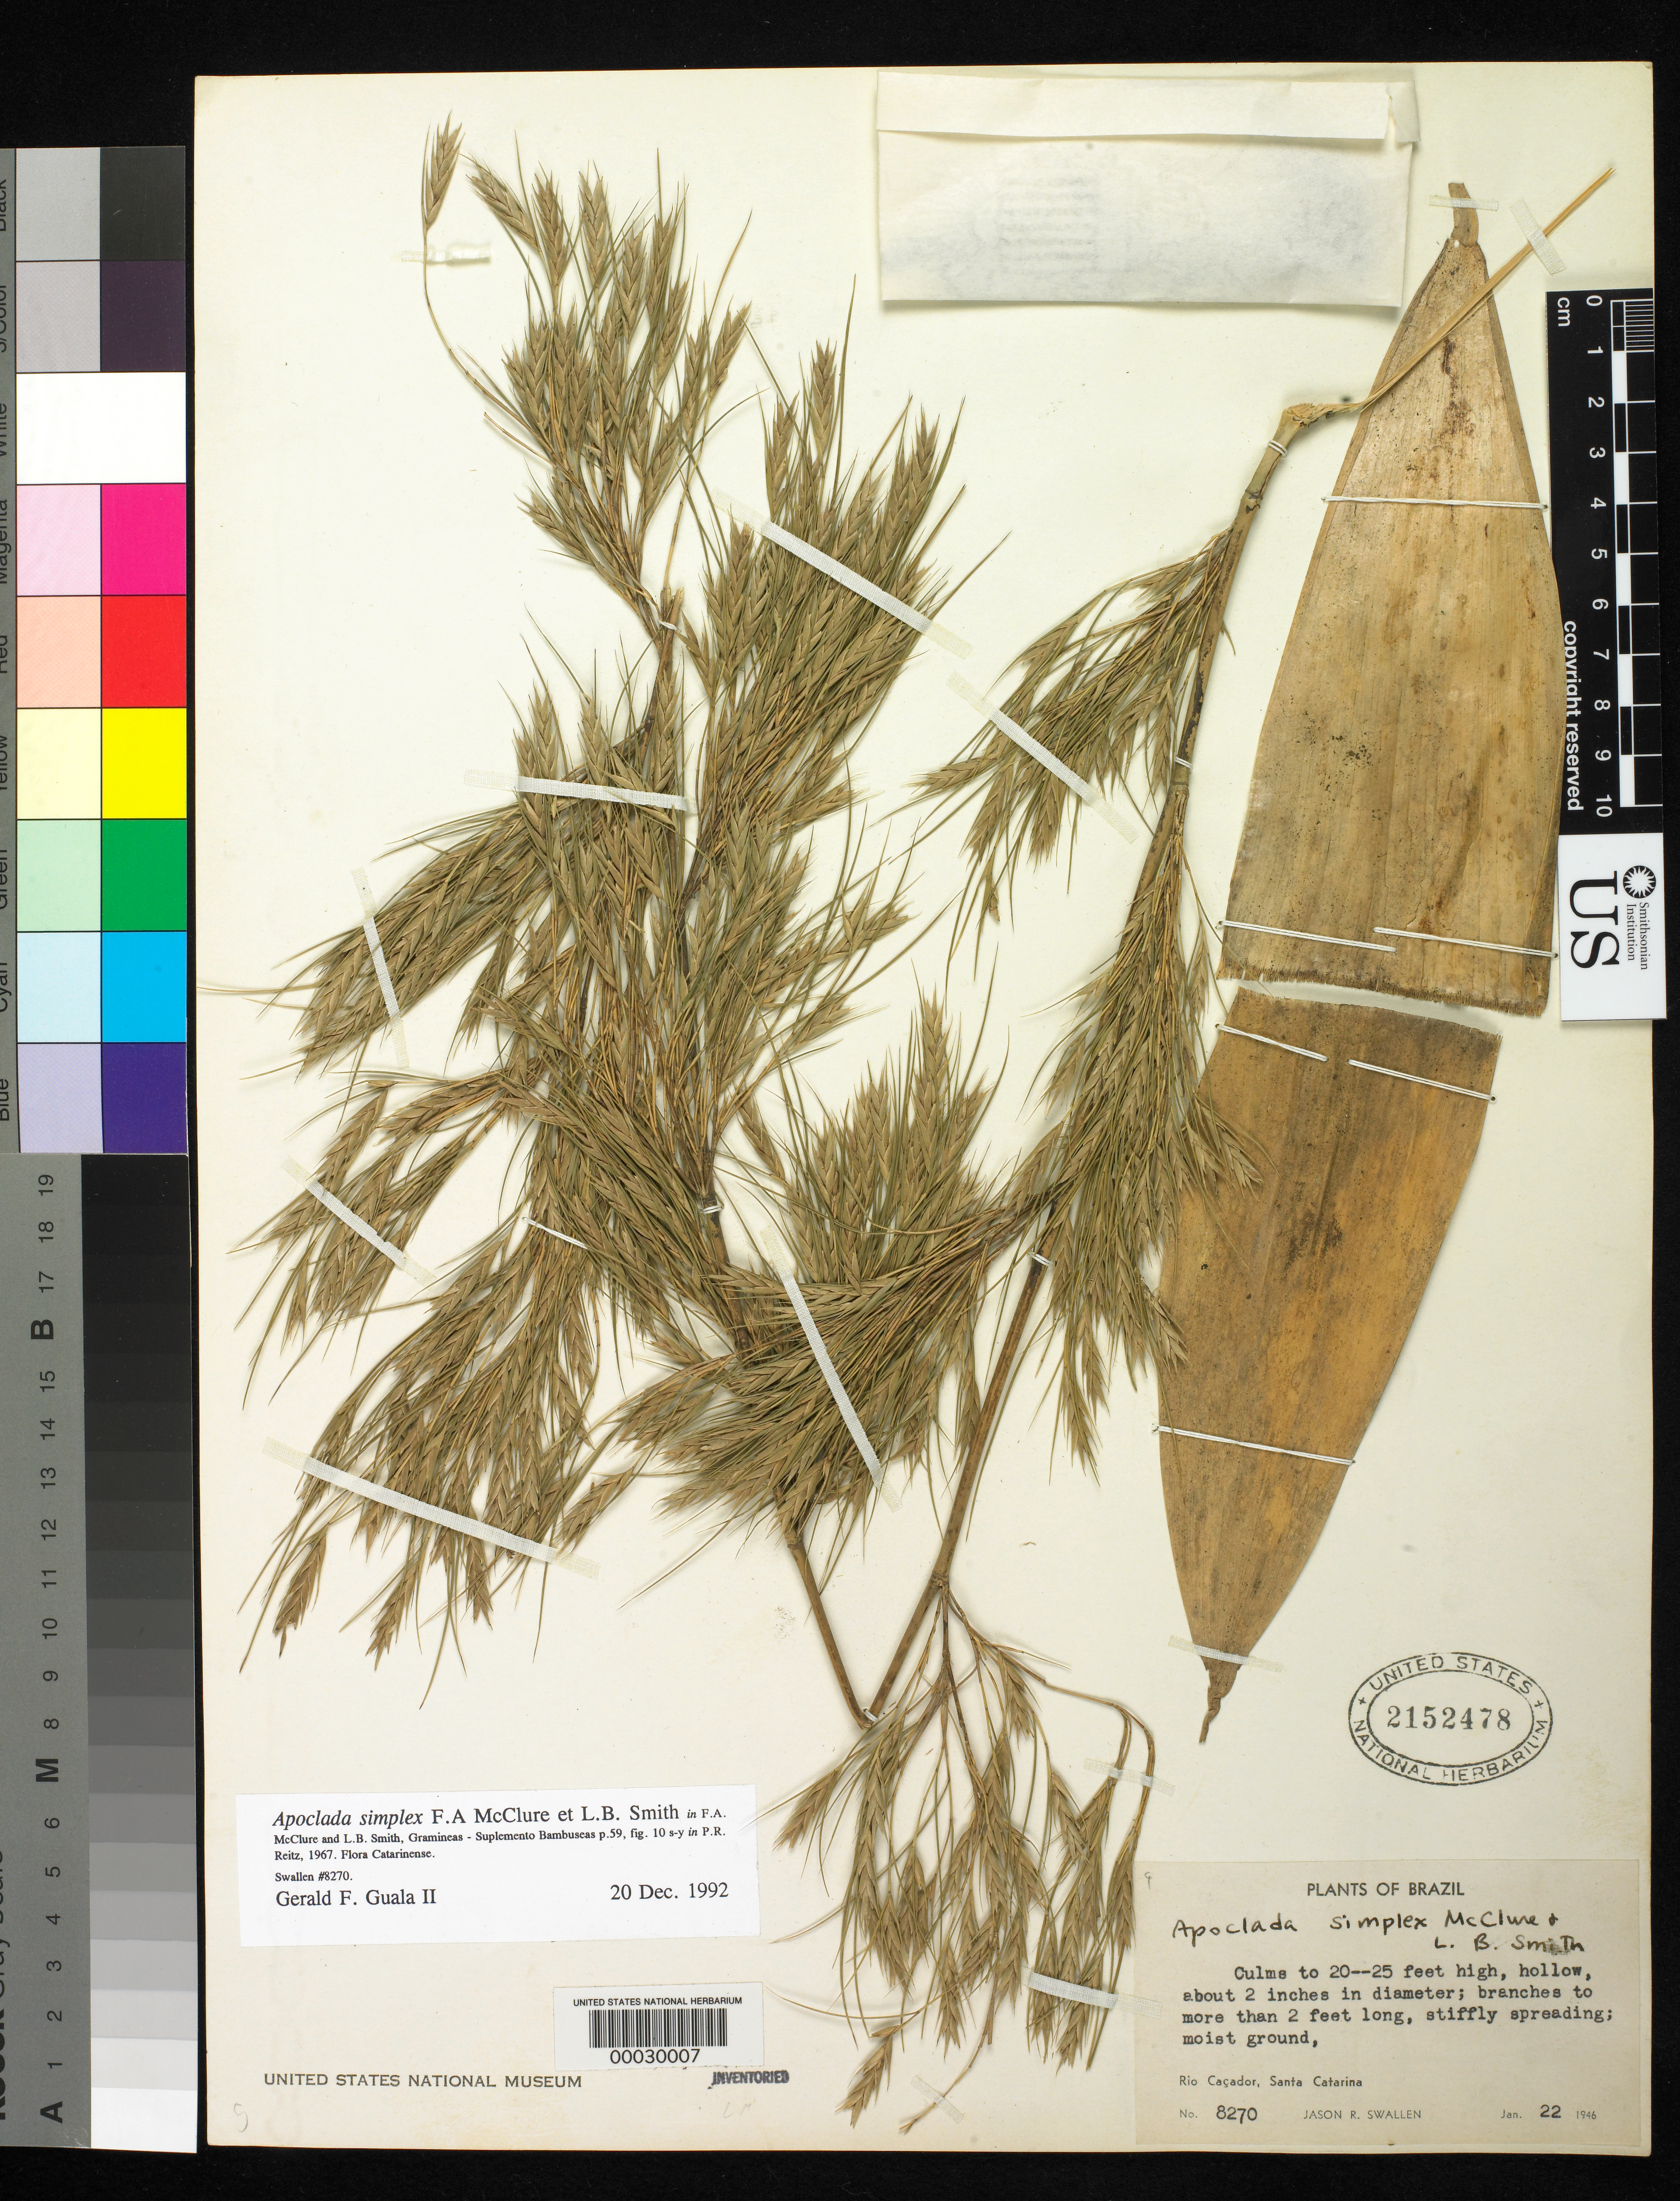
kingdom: Plantae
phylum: Tracheophyta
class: Liliopsida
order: Poales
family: Poaceae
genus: Apoclada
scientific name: Apoclada simplex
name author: McClure & L.B. Sm. in Reitz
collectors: J. R. Swallen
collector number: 8270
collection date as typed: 22 Jan 1946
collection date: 1946-01-22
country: Brazil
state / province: Santa Catarina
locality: Cacador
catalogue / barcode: US 2152478